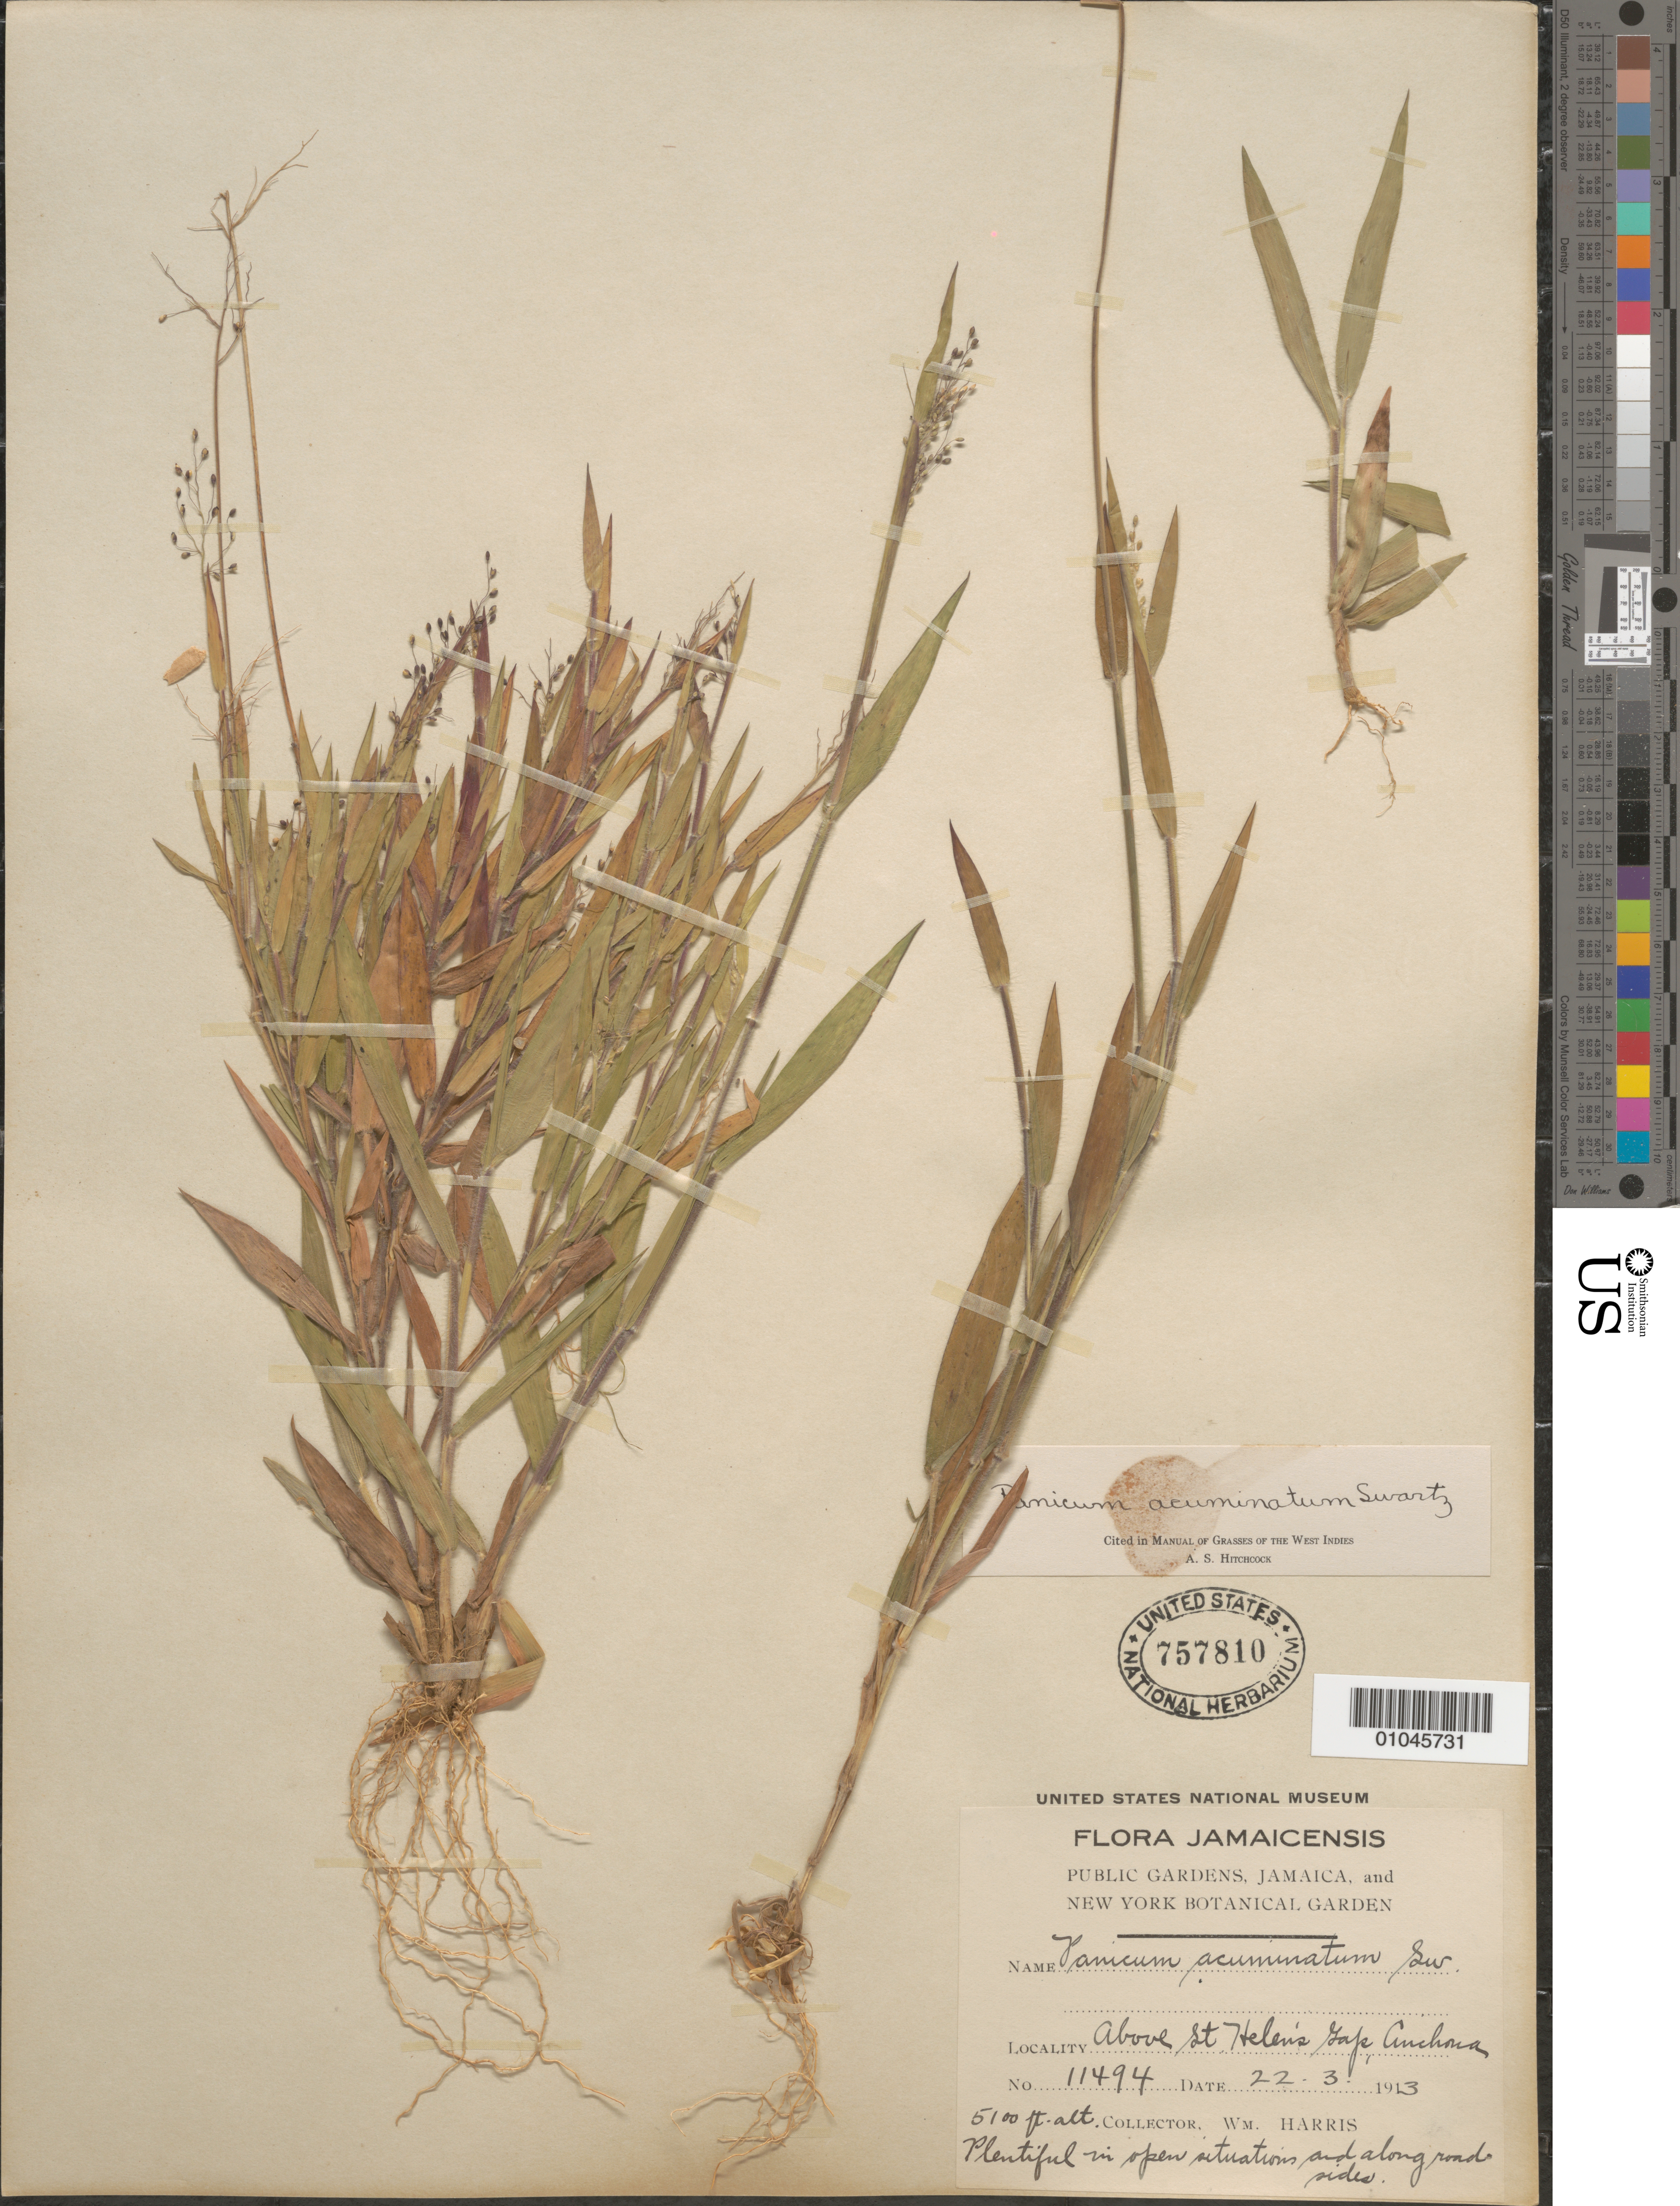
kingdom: Plantae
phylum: Tracheophyta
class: Liliopsida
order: Poales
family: Poaceae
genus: Panicum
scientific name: Panicum aciculare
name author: Desv. ex Poir.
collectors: W. Harris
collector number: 11494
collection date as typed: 22 Mar 1913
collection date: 1913-03-22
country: Jamaica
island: Jamaica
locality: Above st Helen's Gap. plentiful in open situations and along road sides.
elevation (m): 1554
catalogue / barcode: US 757810